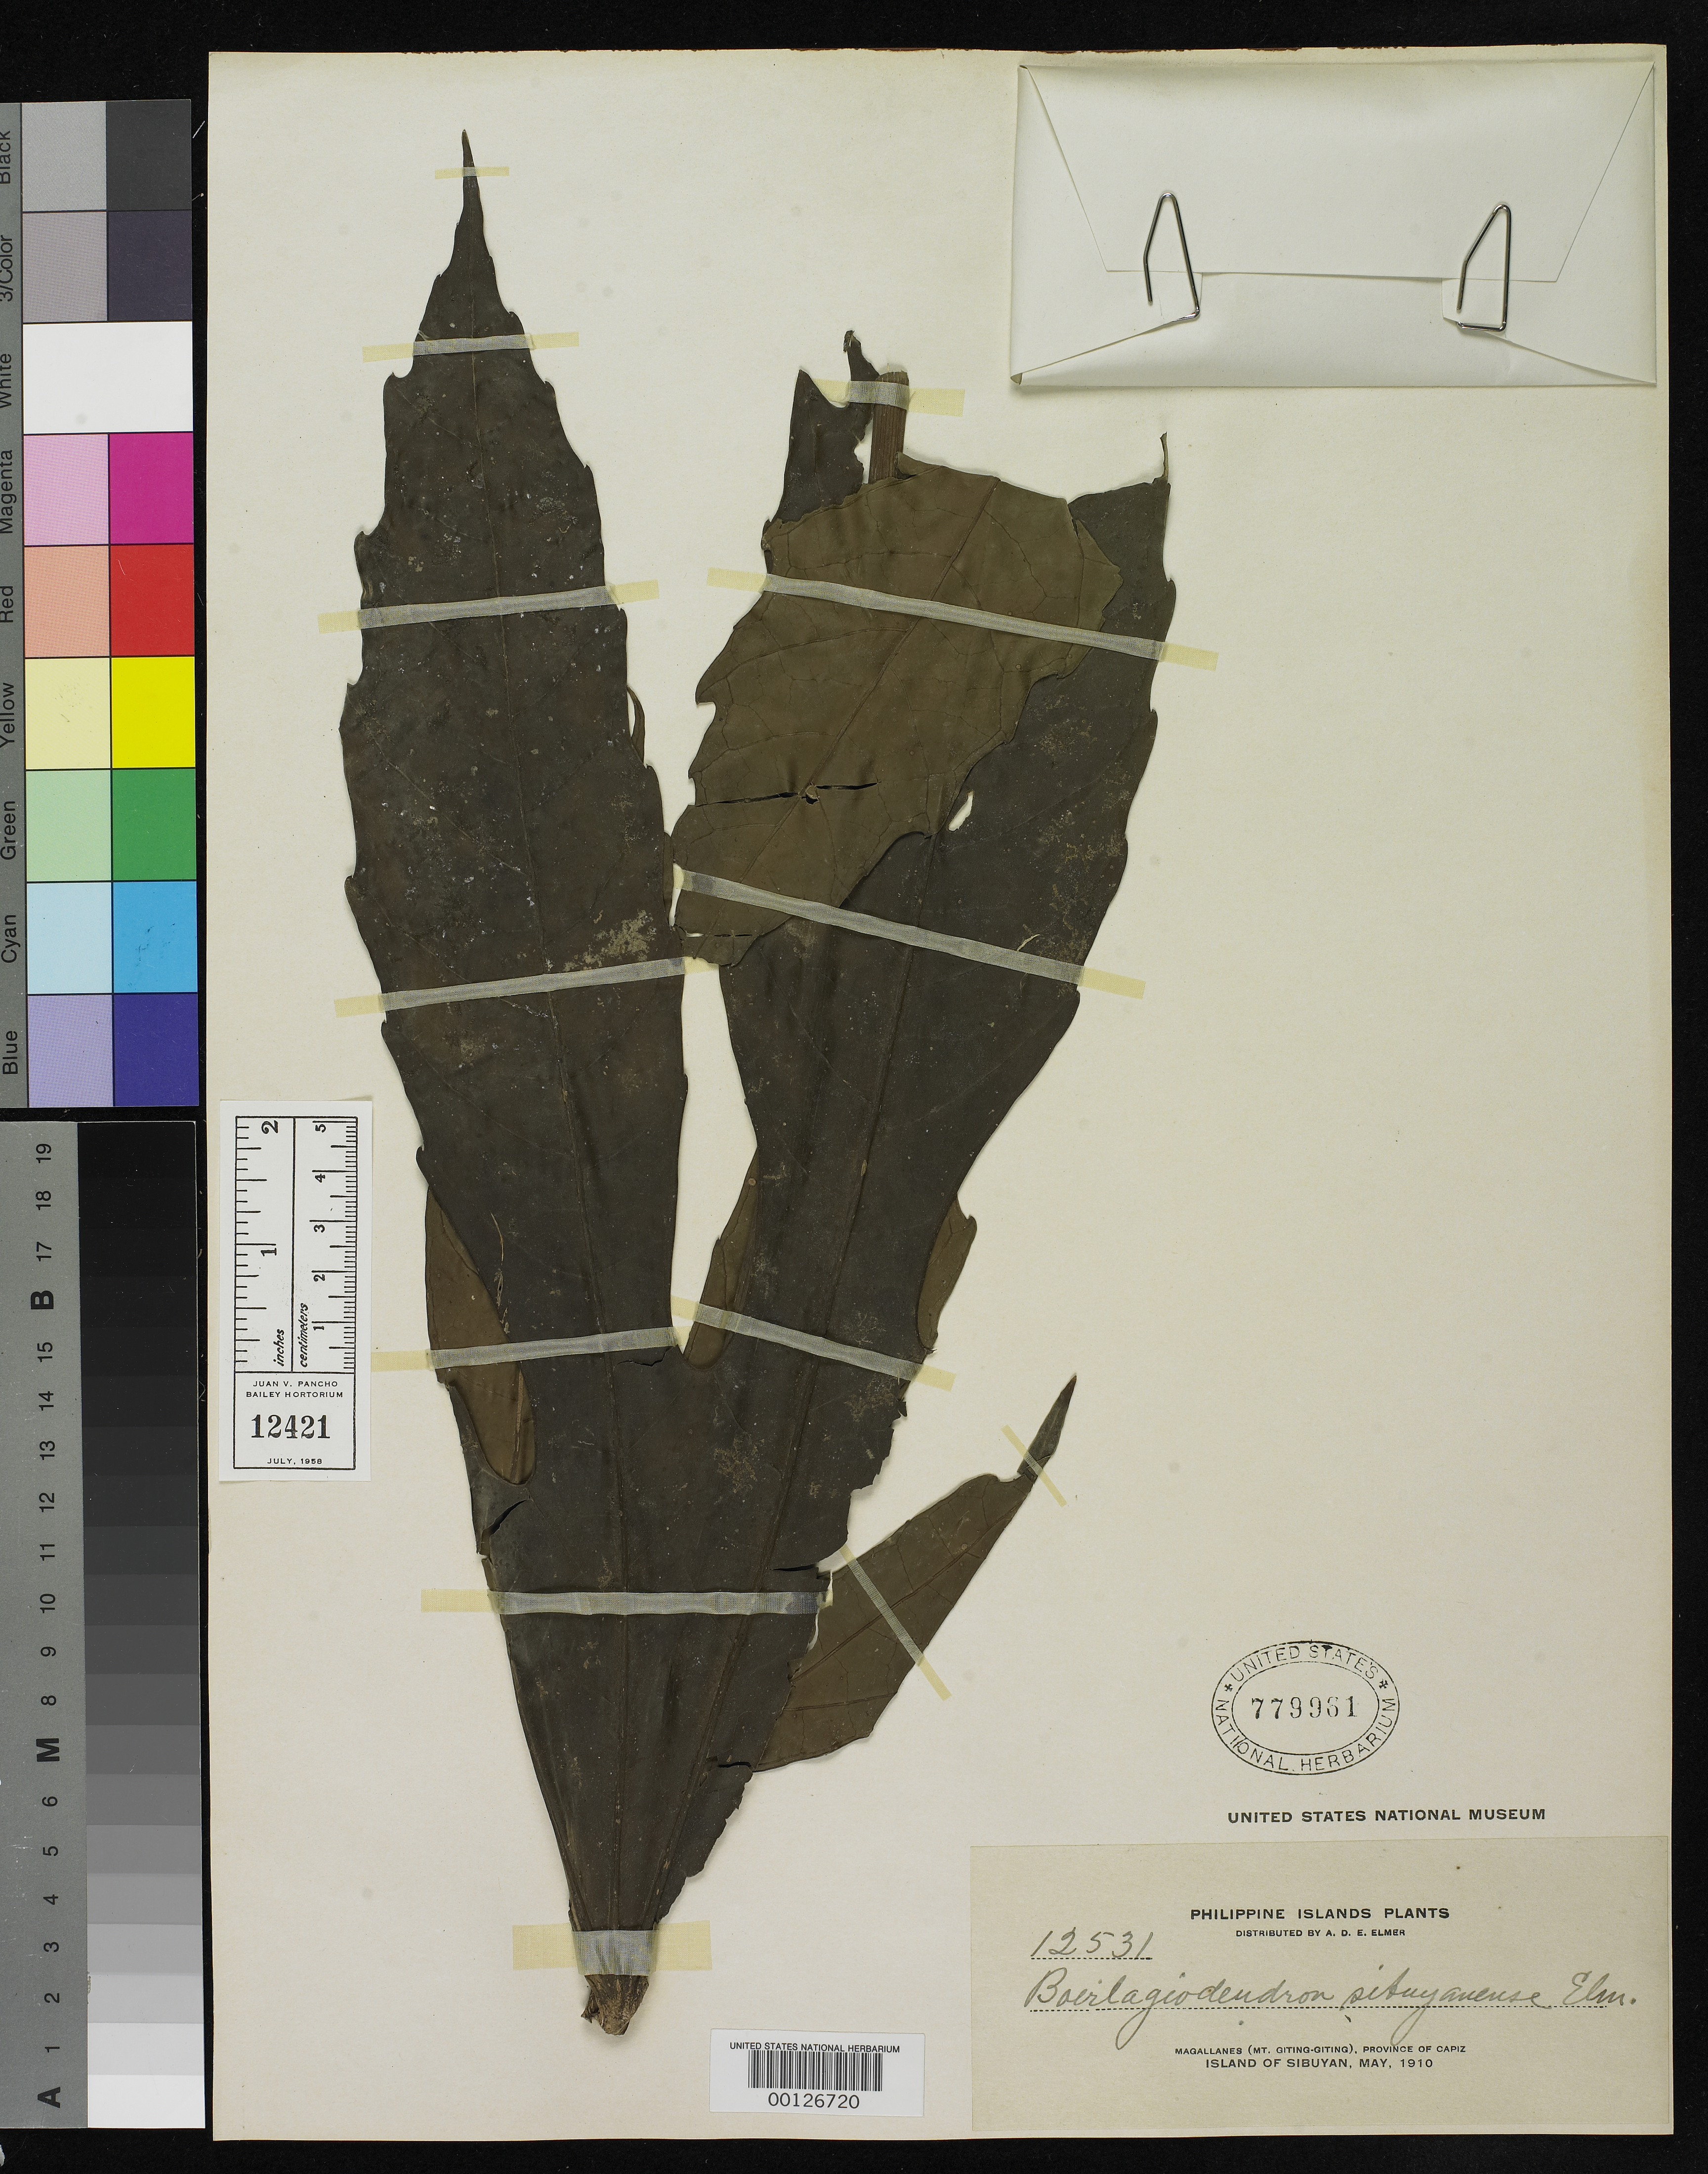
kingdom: Plantae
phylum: Tracheophyta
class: Magnoliopsida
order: Apiales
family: Araliaceae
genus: Boerlagiodendron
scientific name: Boerlagiodendron sibuyanense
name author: Elmer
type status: Isotype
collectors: A. D. E. Elmer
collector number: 12531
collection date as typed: May 1910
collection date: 1910-05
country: Philippines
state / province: Mimaropa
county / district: Romblon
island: Sibuyan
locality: Magallanes, Mt. Giting-giting.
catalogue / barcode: US 779961